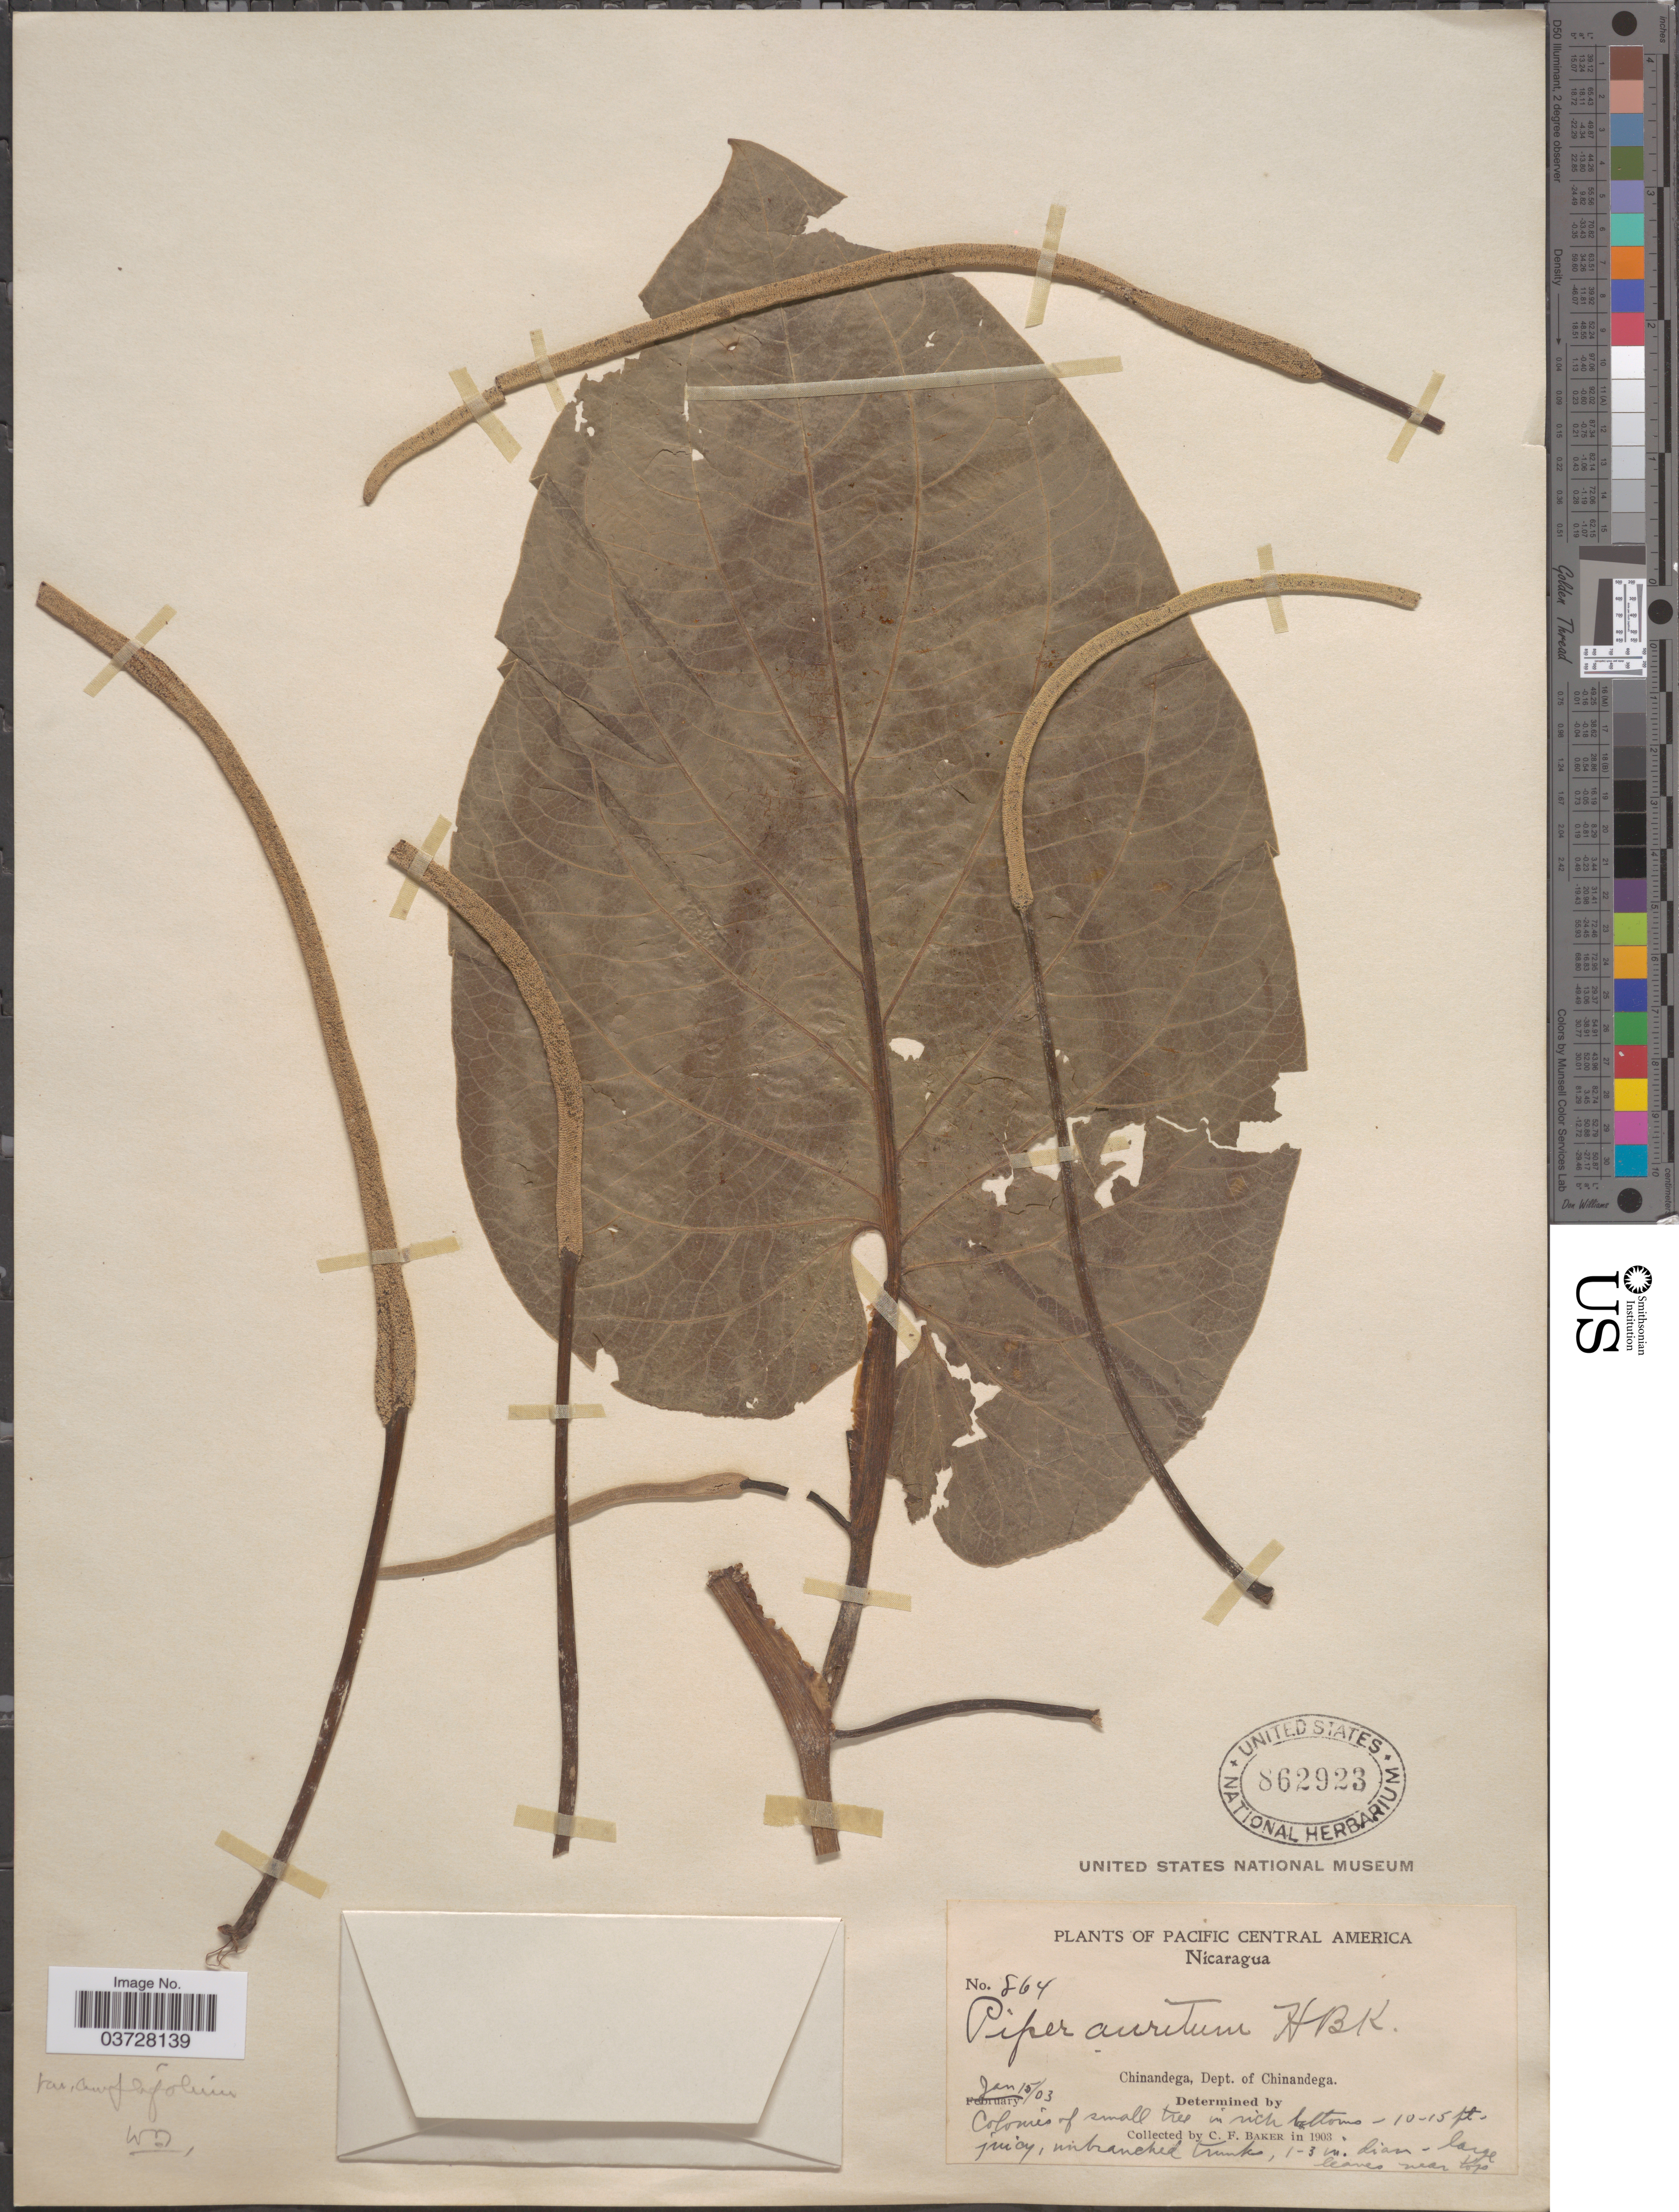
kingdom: Plantae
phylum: Tracheophyta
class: Magnoliopsida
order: Piperales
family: Piperaceae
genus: Piper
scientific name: Piper auritum var. amplifolium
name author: C. DC.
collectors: C. F. Baker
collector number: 864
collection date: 1903-01-15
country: Nicaragua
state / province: Chinandega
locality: Pacific Central America. Chinandega, Dept. of Chinandega.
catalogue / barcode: US 862923